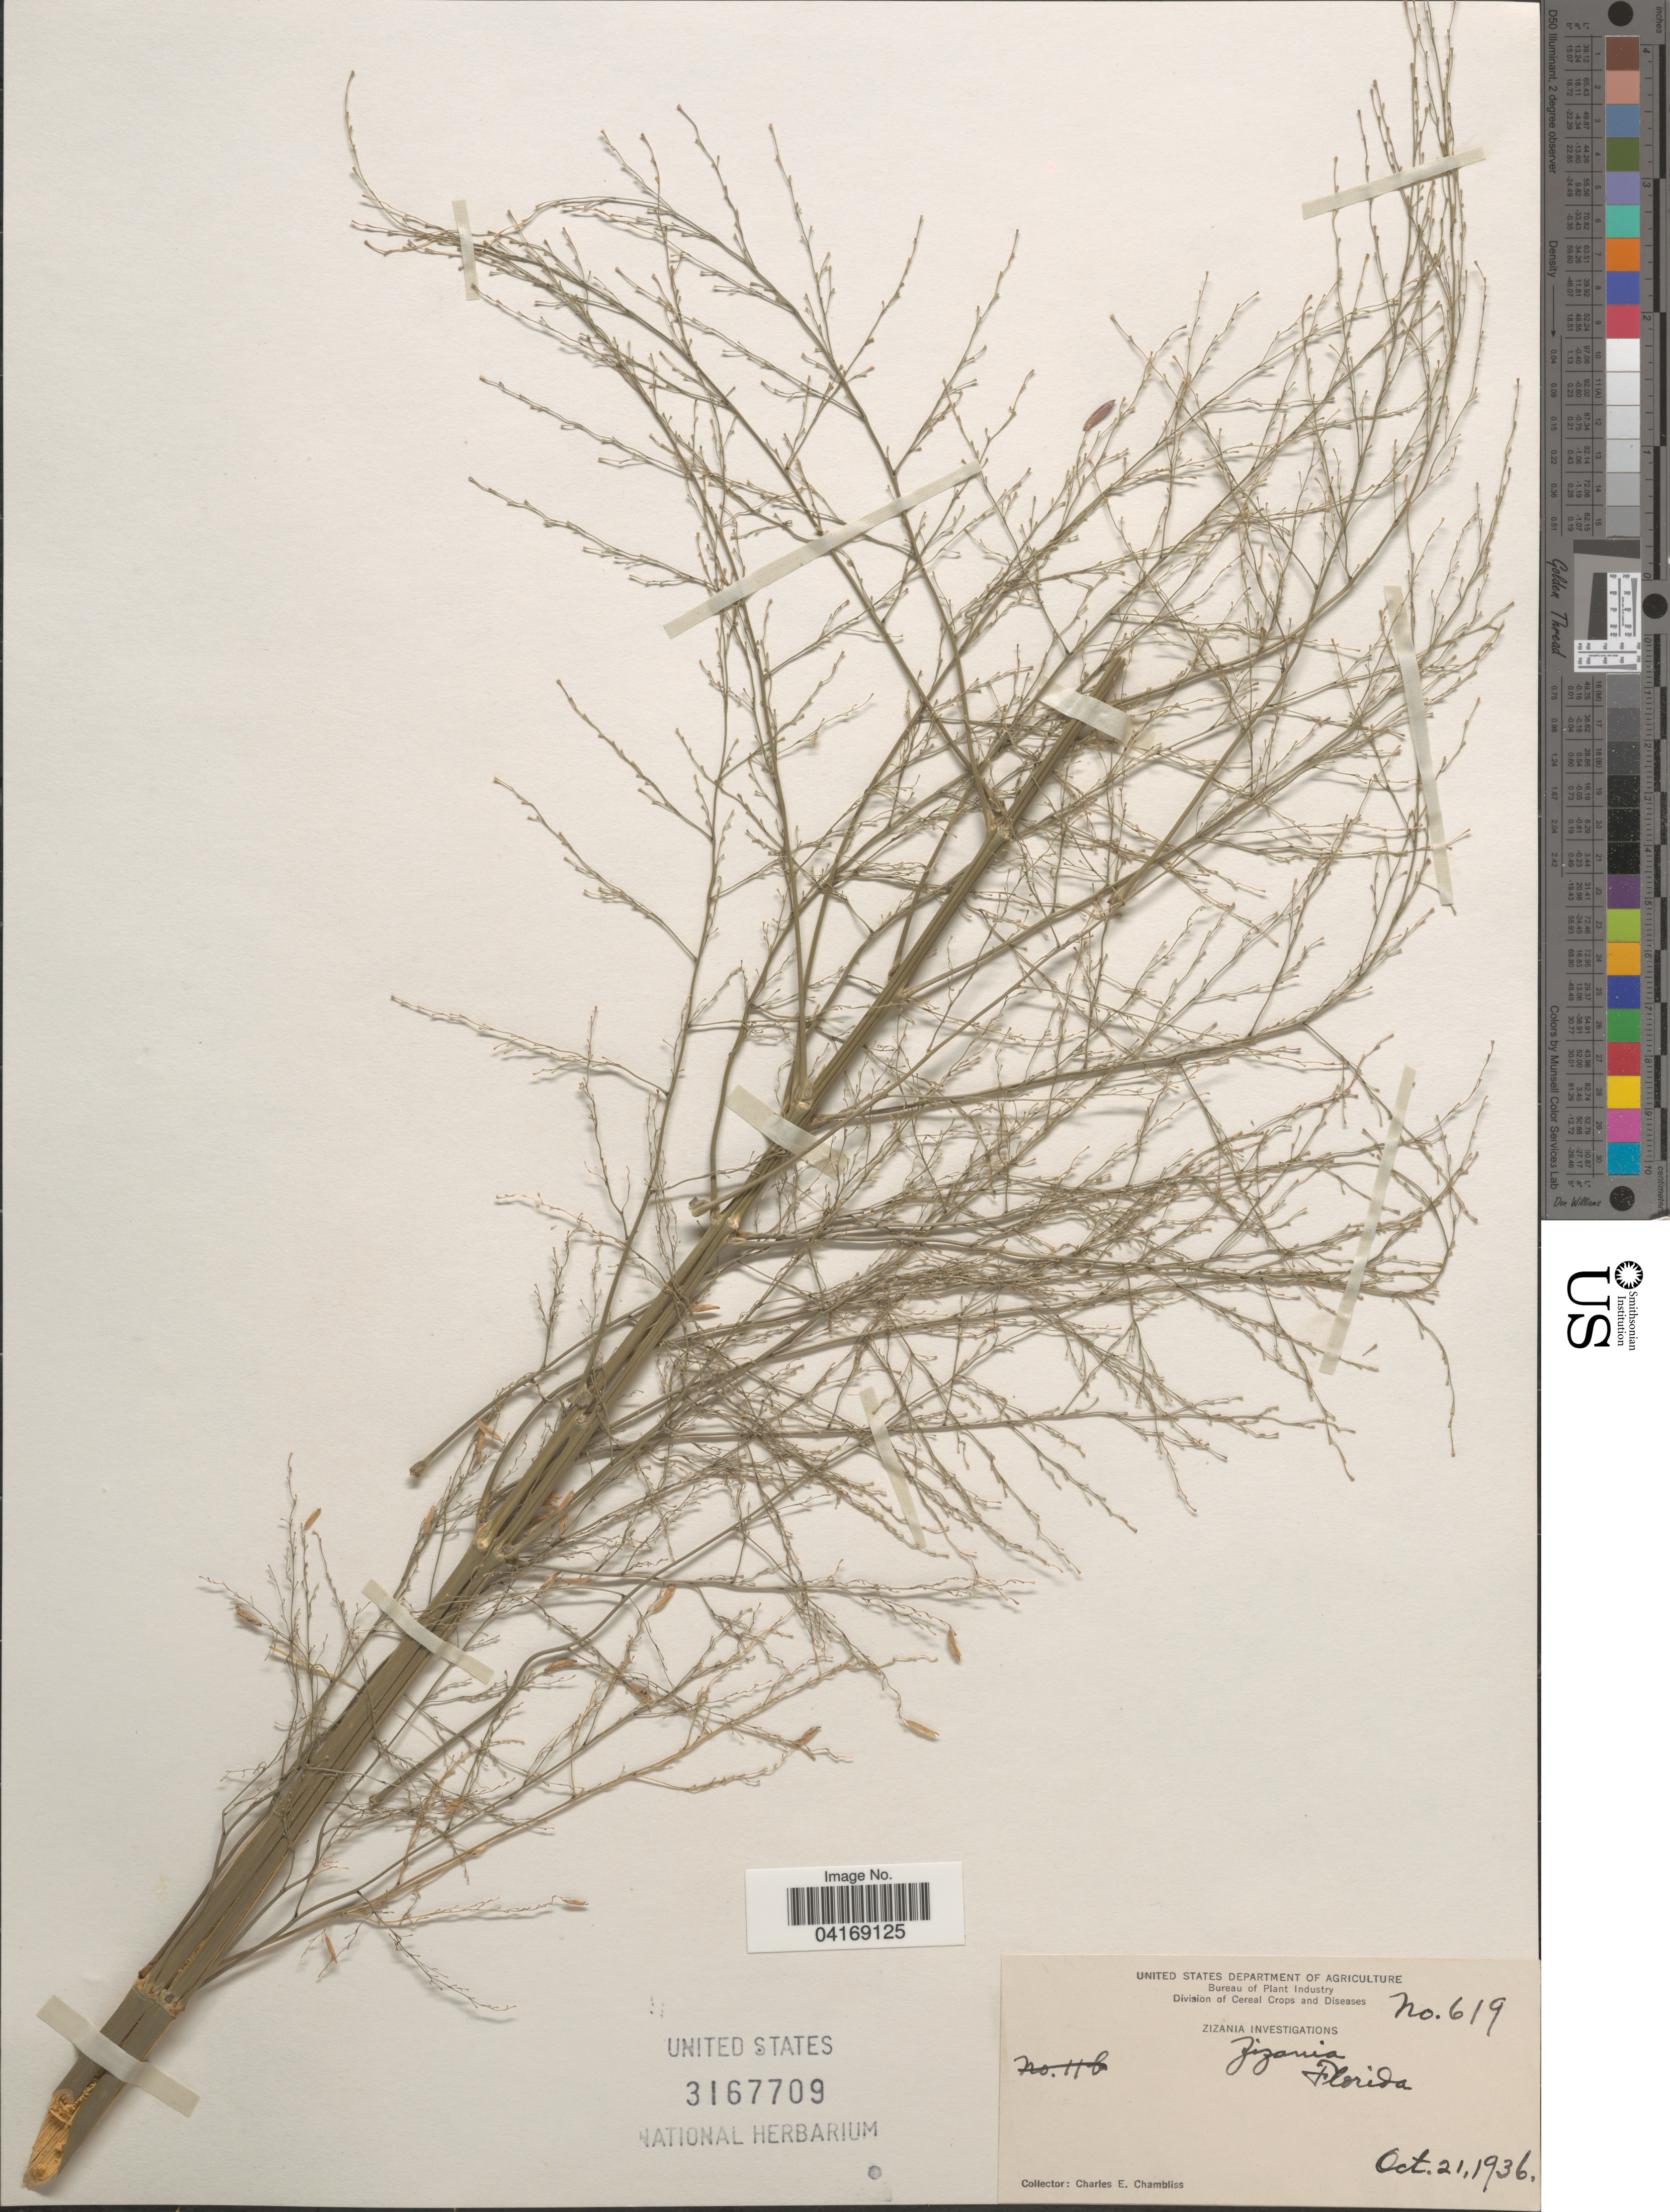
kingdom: Plantae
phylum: Tracheophyta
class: Liliopsida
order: Poales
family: Poaceae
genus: Zizania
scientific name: Zizania sp.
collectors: C. Chambliss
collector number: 619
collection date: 1936-10-21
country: United States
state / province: Florida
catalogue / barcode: US 3167709